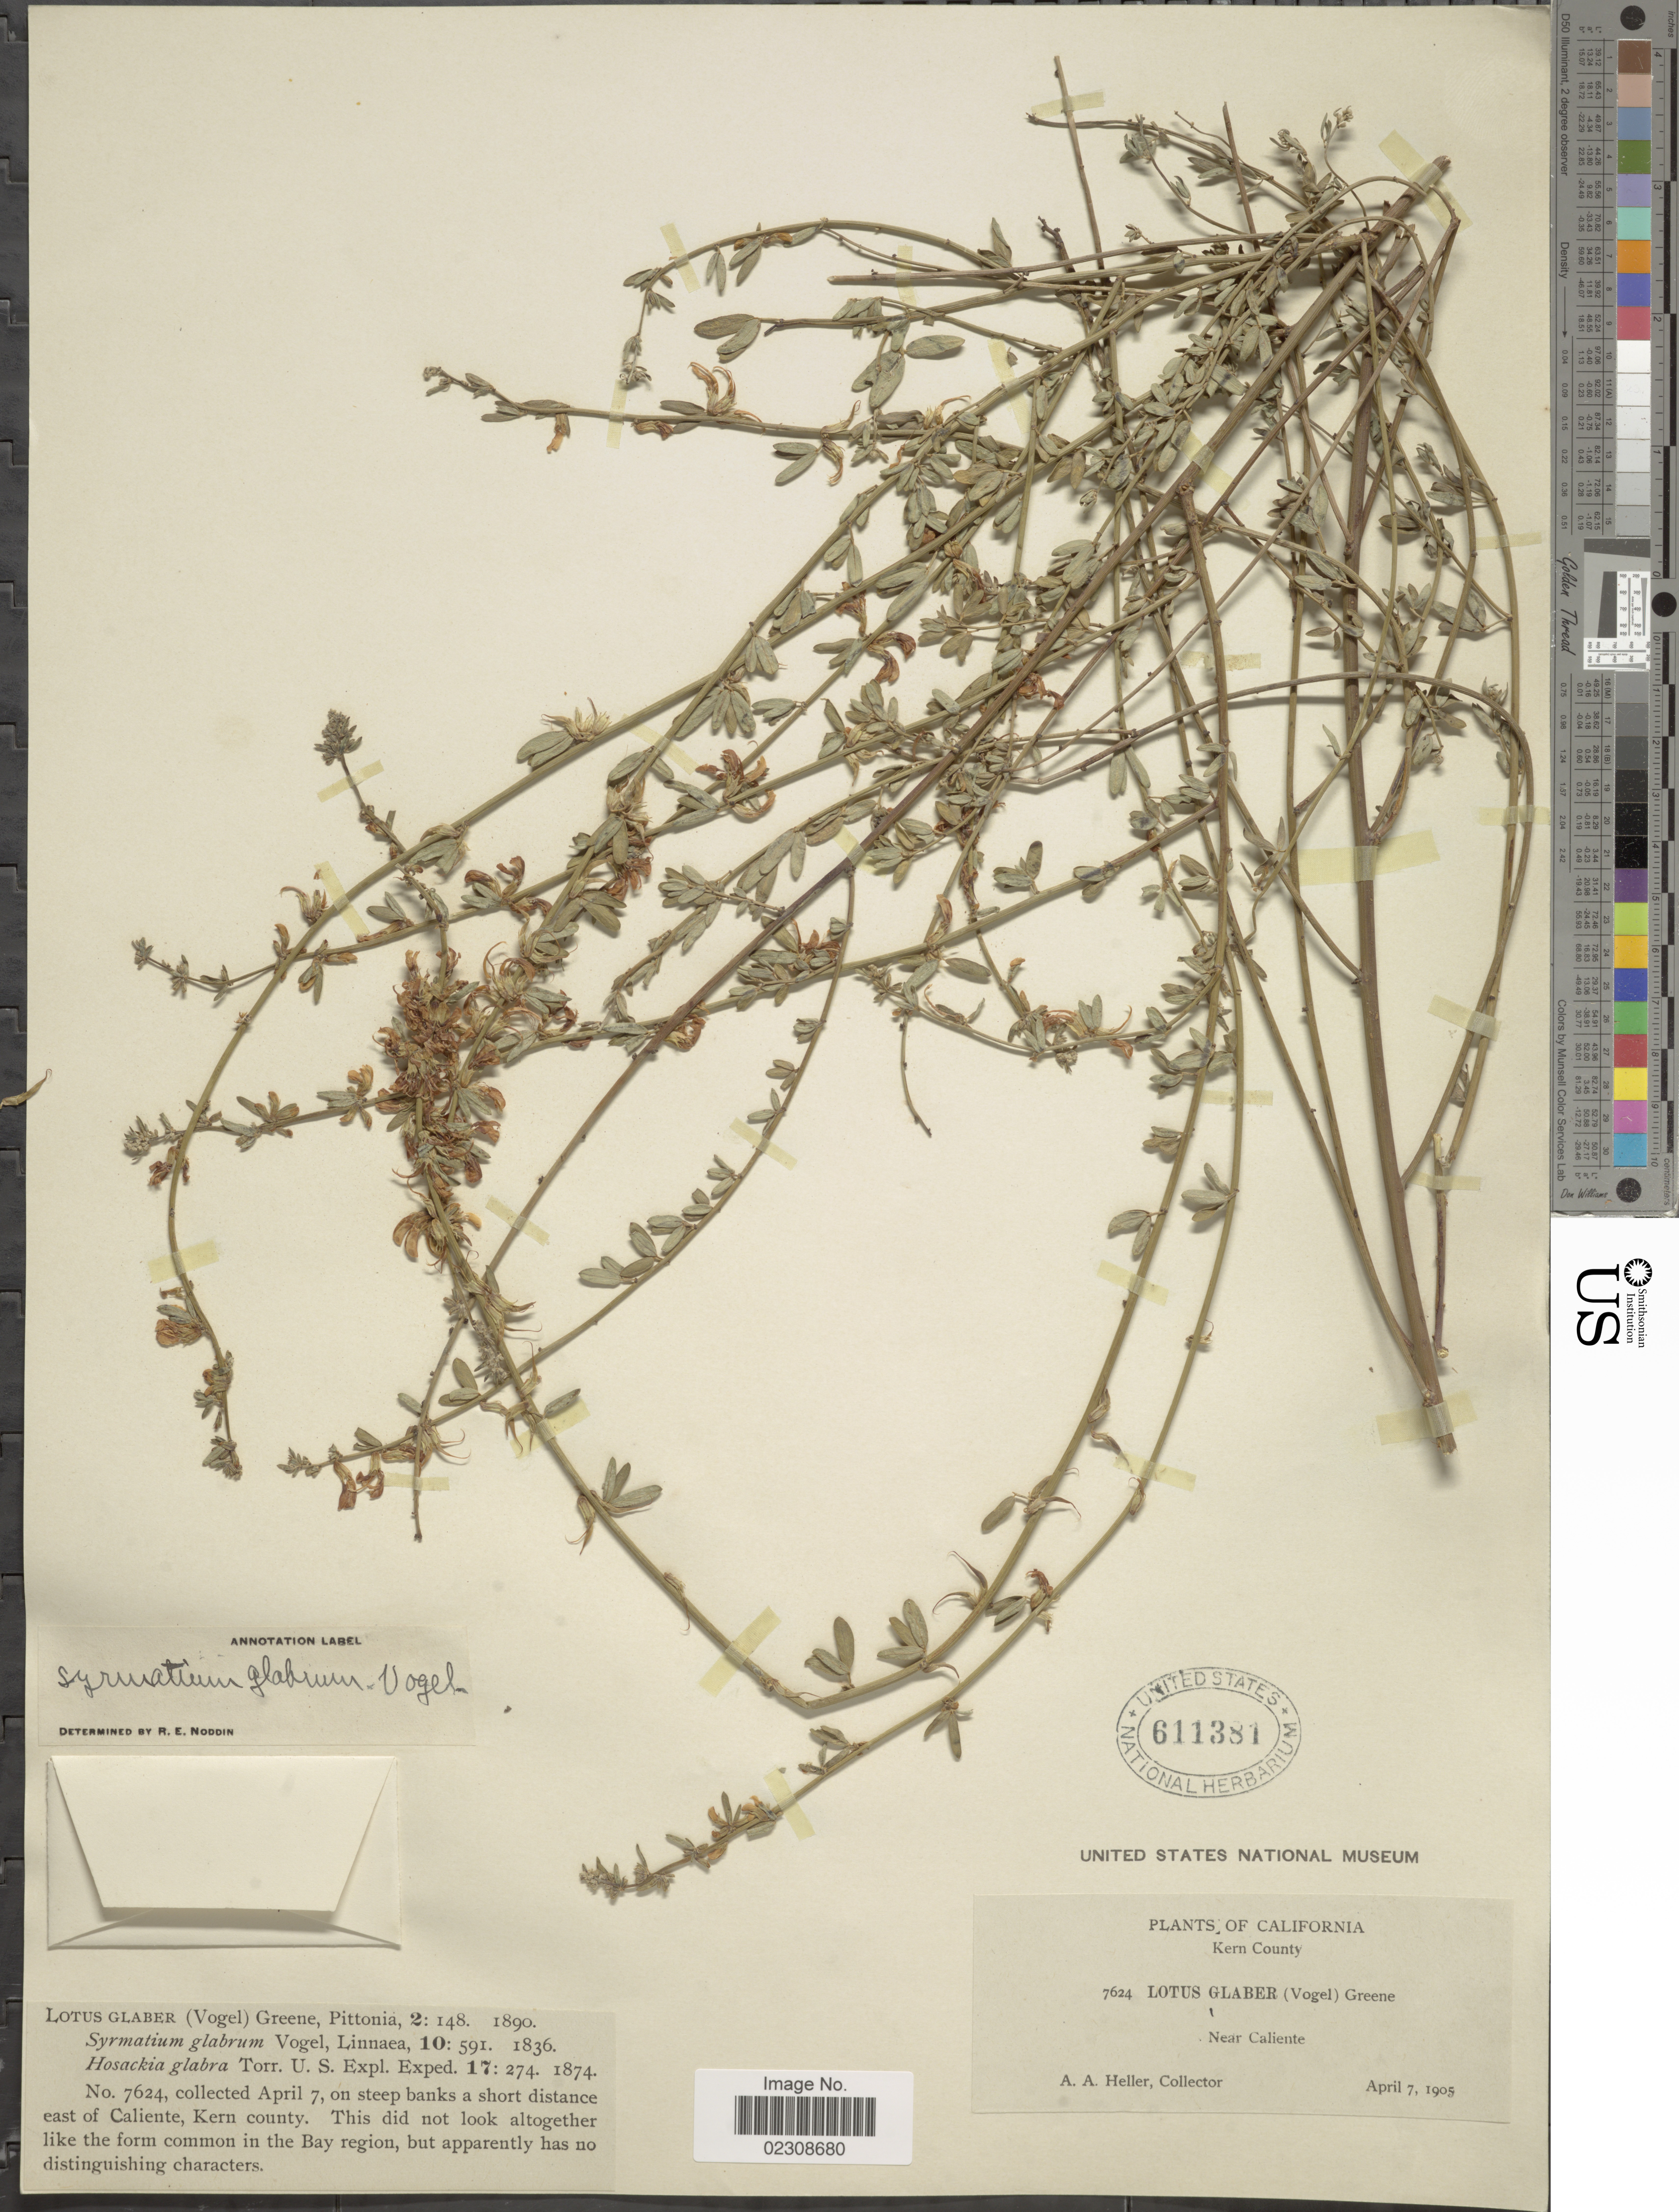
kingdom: Plantae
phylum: Tracheophyta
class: Magnoliopsida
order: Fabales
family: Fabaceae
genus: Syrmatium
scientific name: Syrmatium glabrum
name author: Vogel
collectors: A. A. Heller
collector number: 7624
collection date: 1905-04-07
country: United States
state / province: California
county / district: Kern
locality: Kern County. Near Caliente.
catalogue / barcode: US 611381